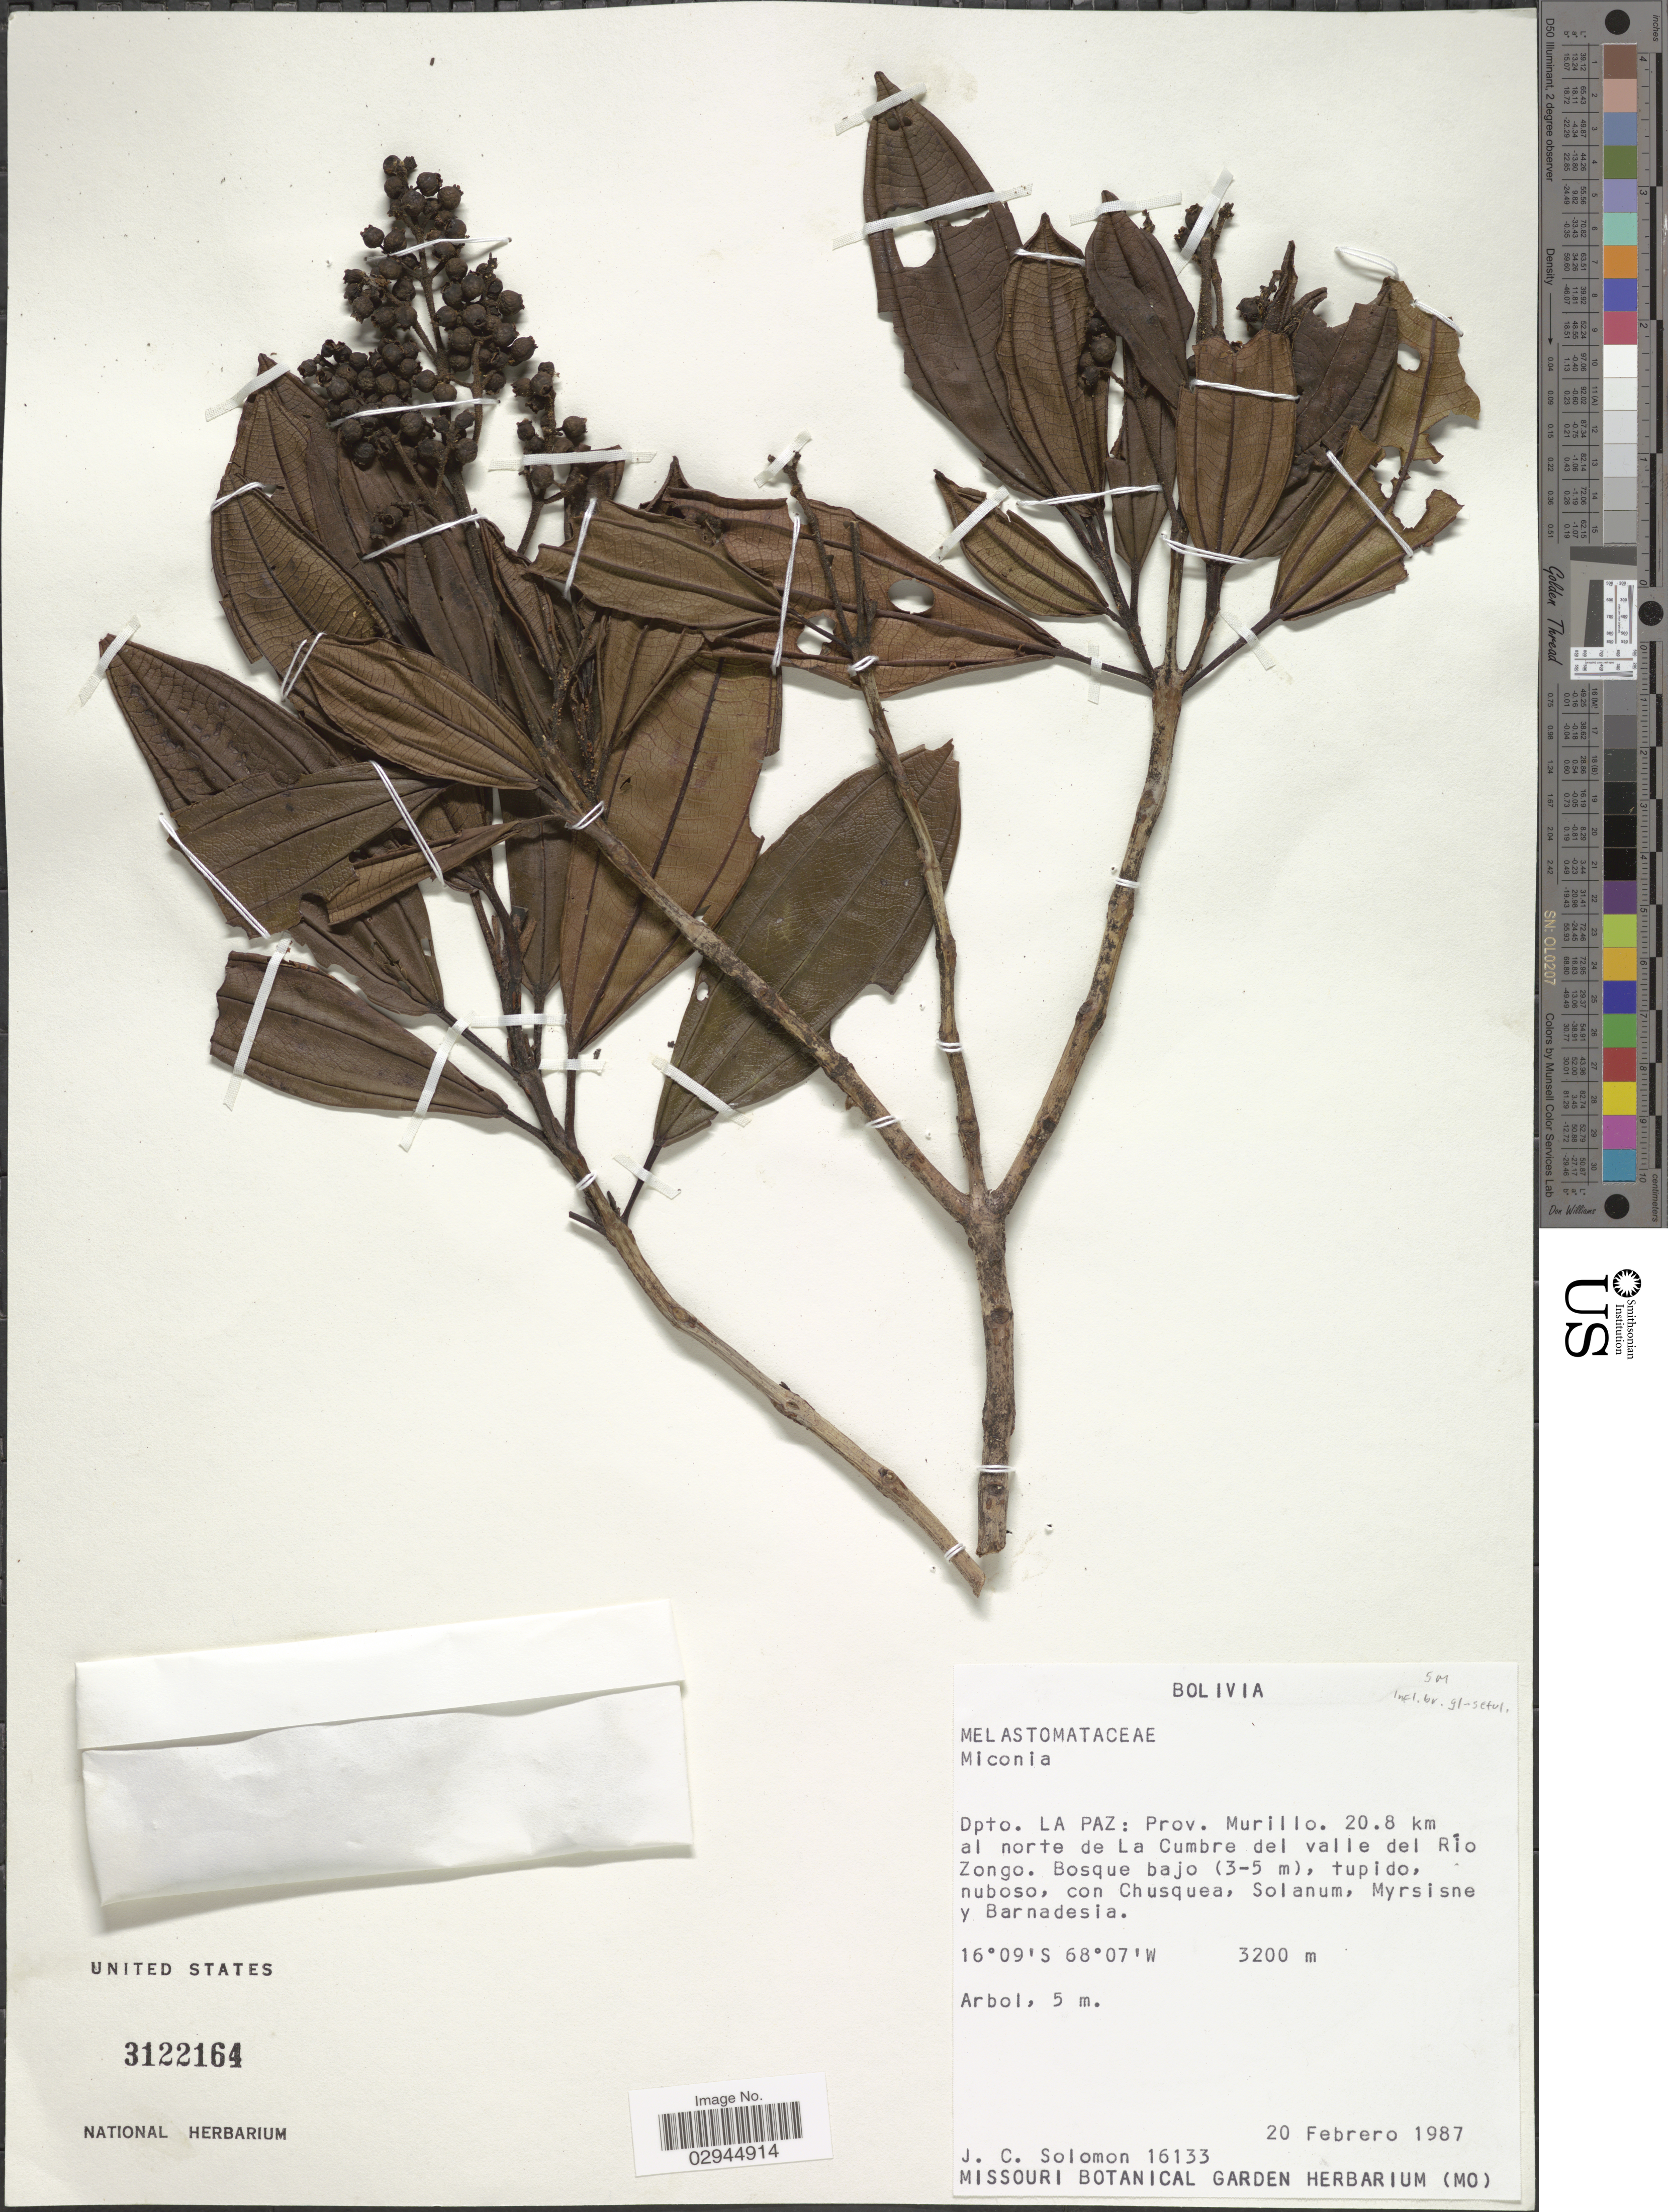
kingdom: Plantae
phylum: Tracheophyta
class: Magnoliopsida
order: Myrtales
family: Melastomataceae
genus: Miconia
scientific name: Miconia sp.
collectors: J. C. Solomon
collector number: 16133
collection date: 1987-02-20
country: Bolivia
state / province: La Paz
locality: Dpto. La Paz: Prov. Murillo. 20.8 km al norte de La Cumbre del valle del Río Zongo.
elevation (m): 3200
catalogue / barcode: US 3122164